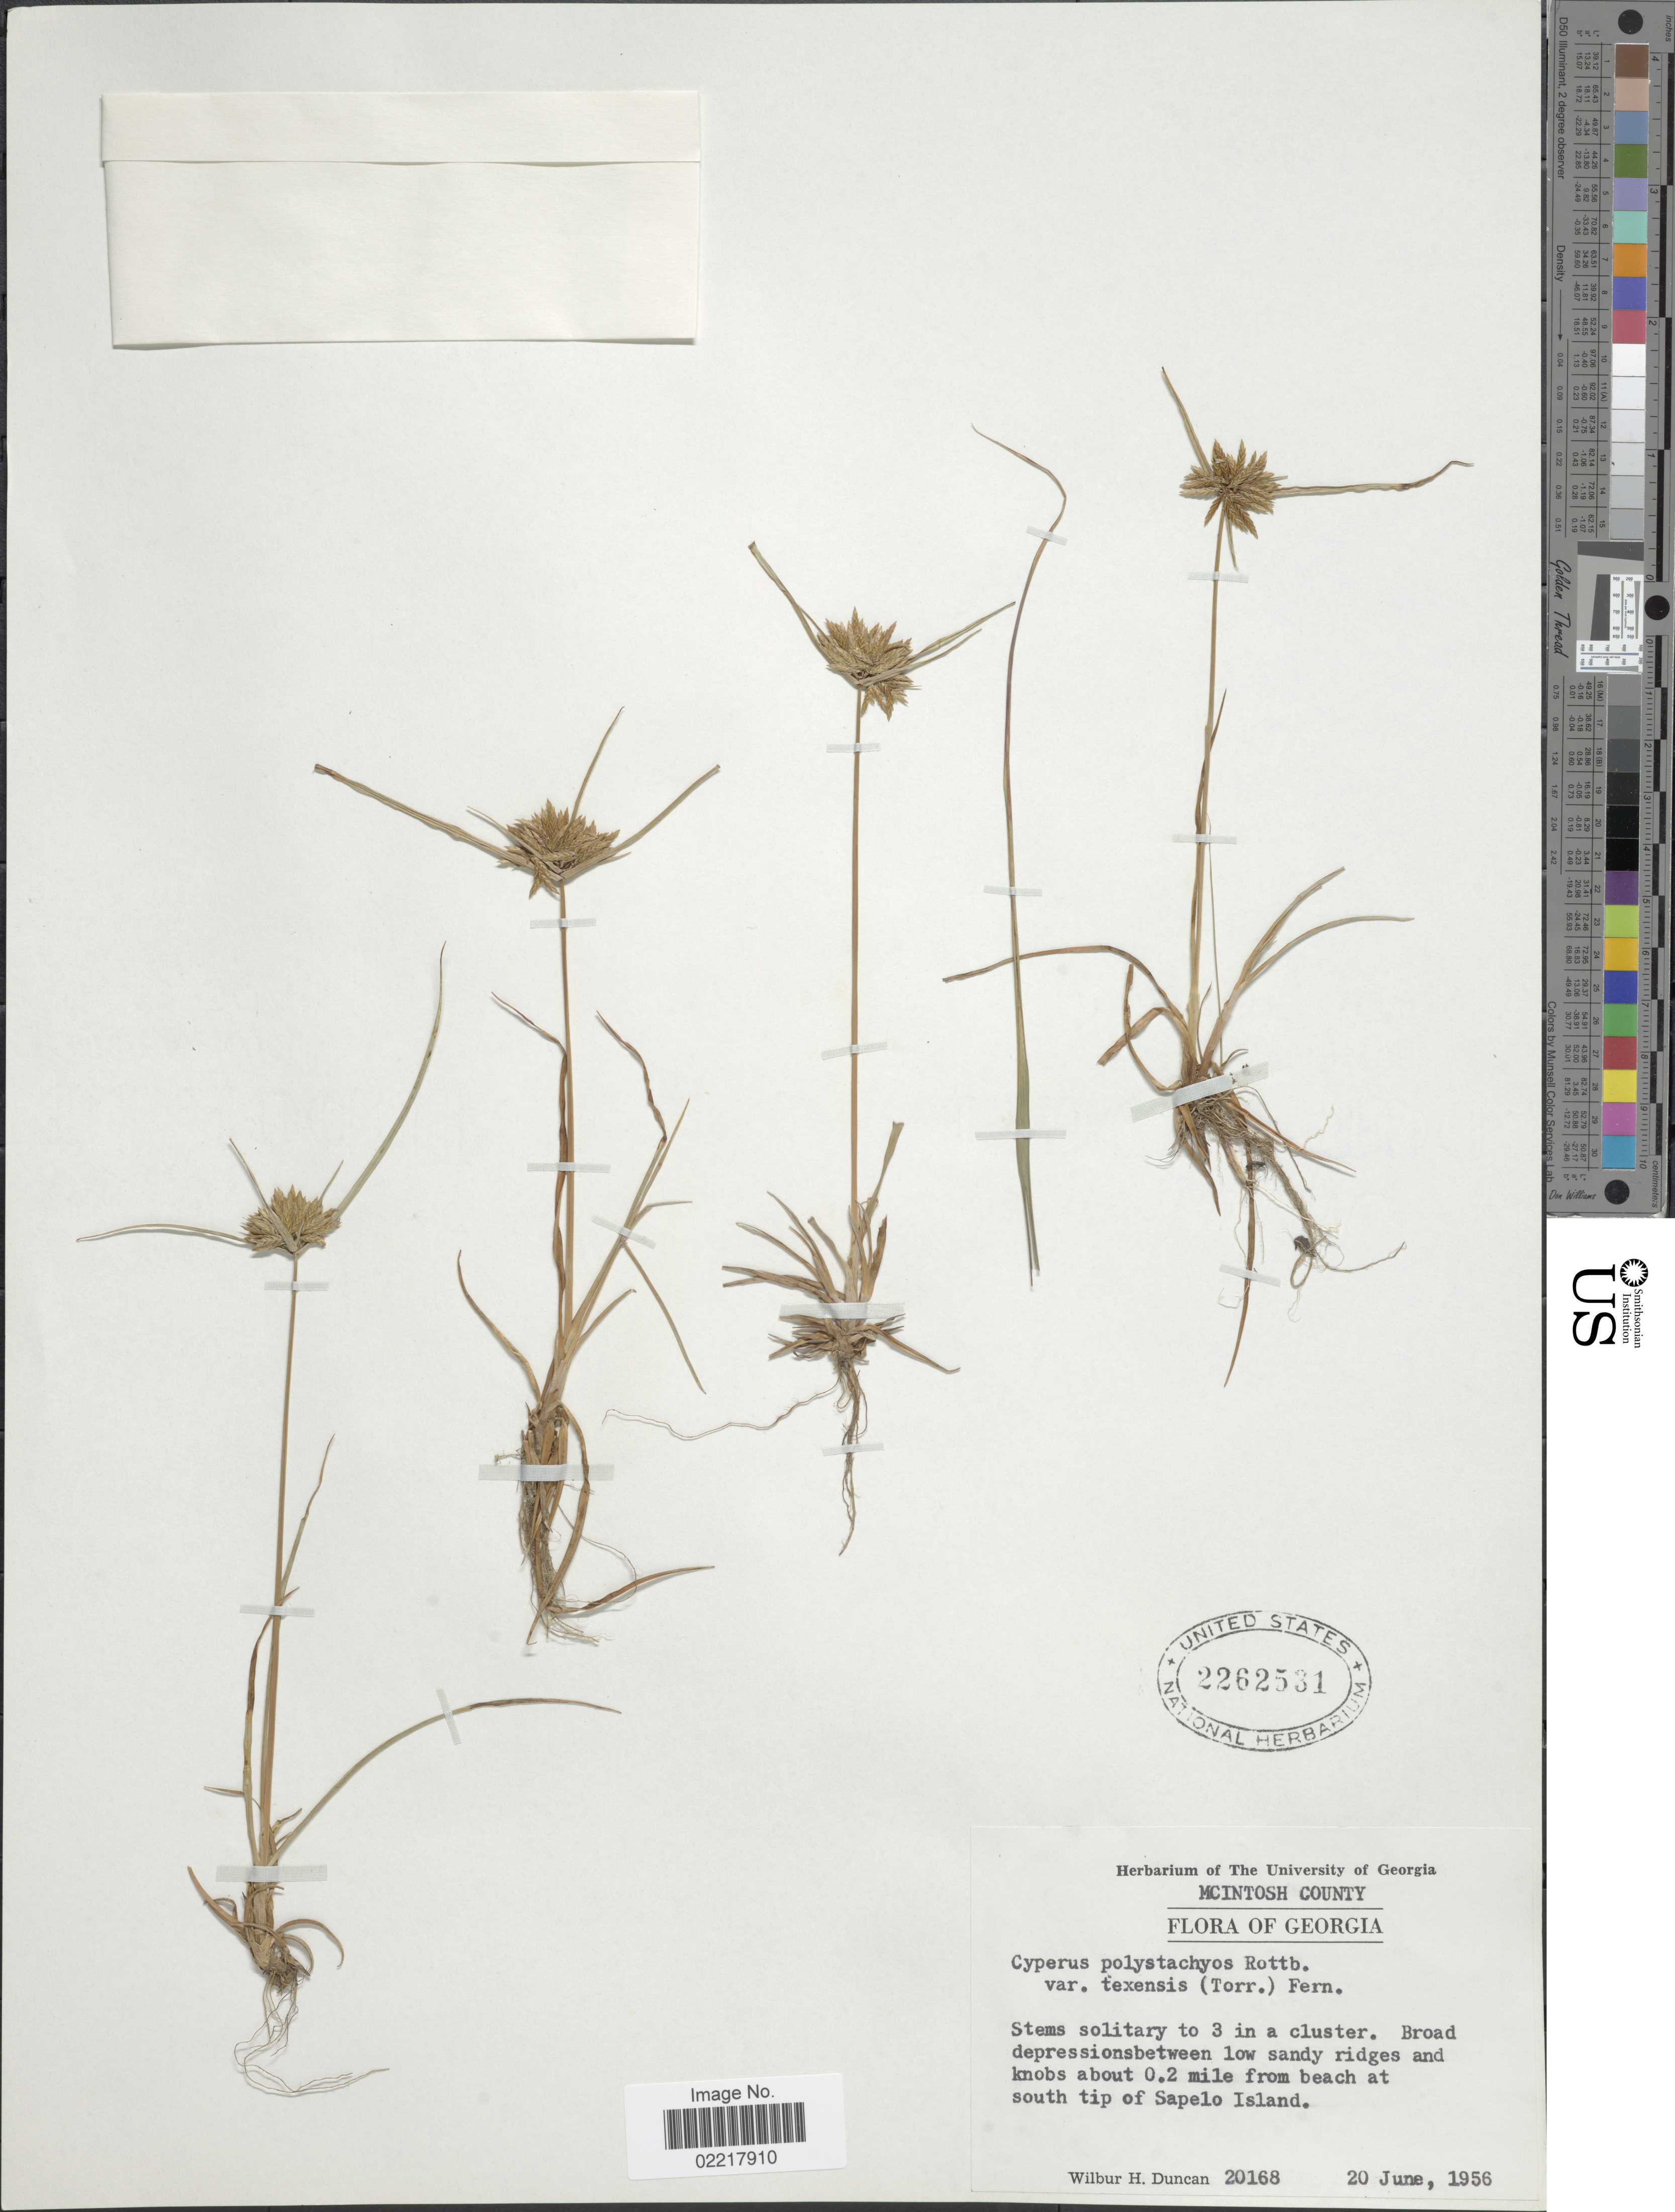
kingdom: Plantae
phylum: Tracheophyta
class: Liliopsida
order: Poales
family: Cyperaceae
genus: Cyperus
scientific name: Cyperus polystachyos var. texensis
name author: (Torr.) Fernald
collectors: W. H. Duncan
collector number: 20168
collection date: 1956-06-20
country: United States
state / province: Georgia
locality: McIntosh County, Broad depressionsbetween low sandy ridges and knobs about 0.2 mile from beach at south tip of Sapelo Island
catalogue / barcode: US 2262531